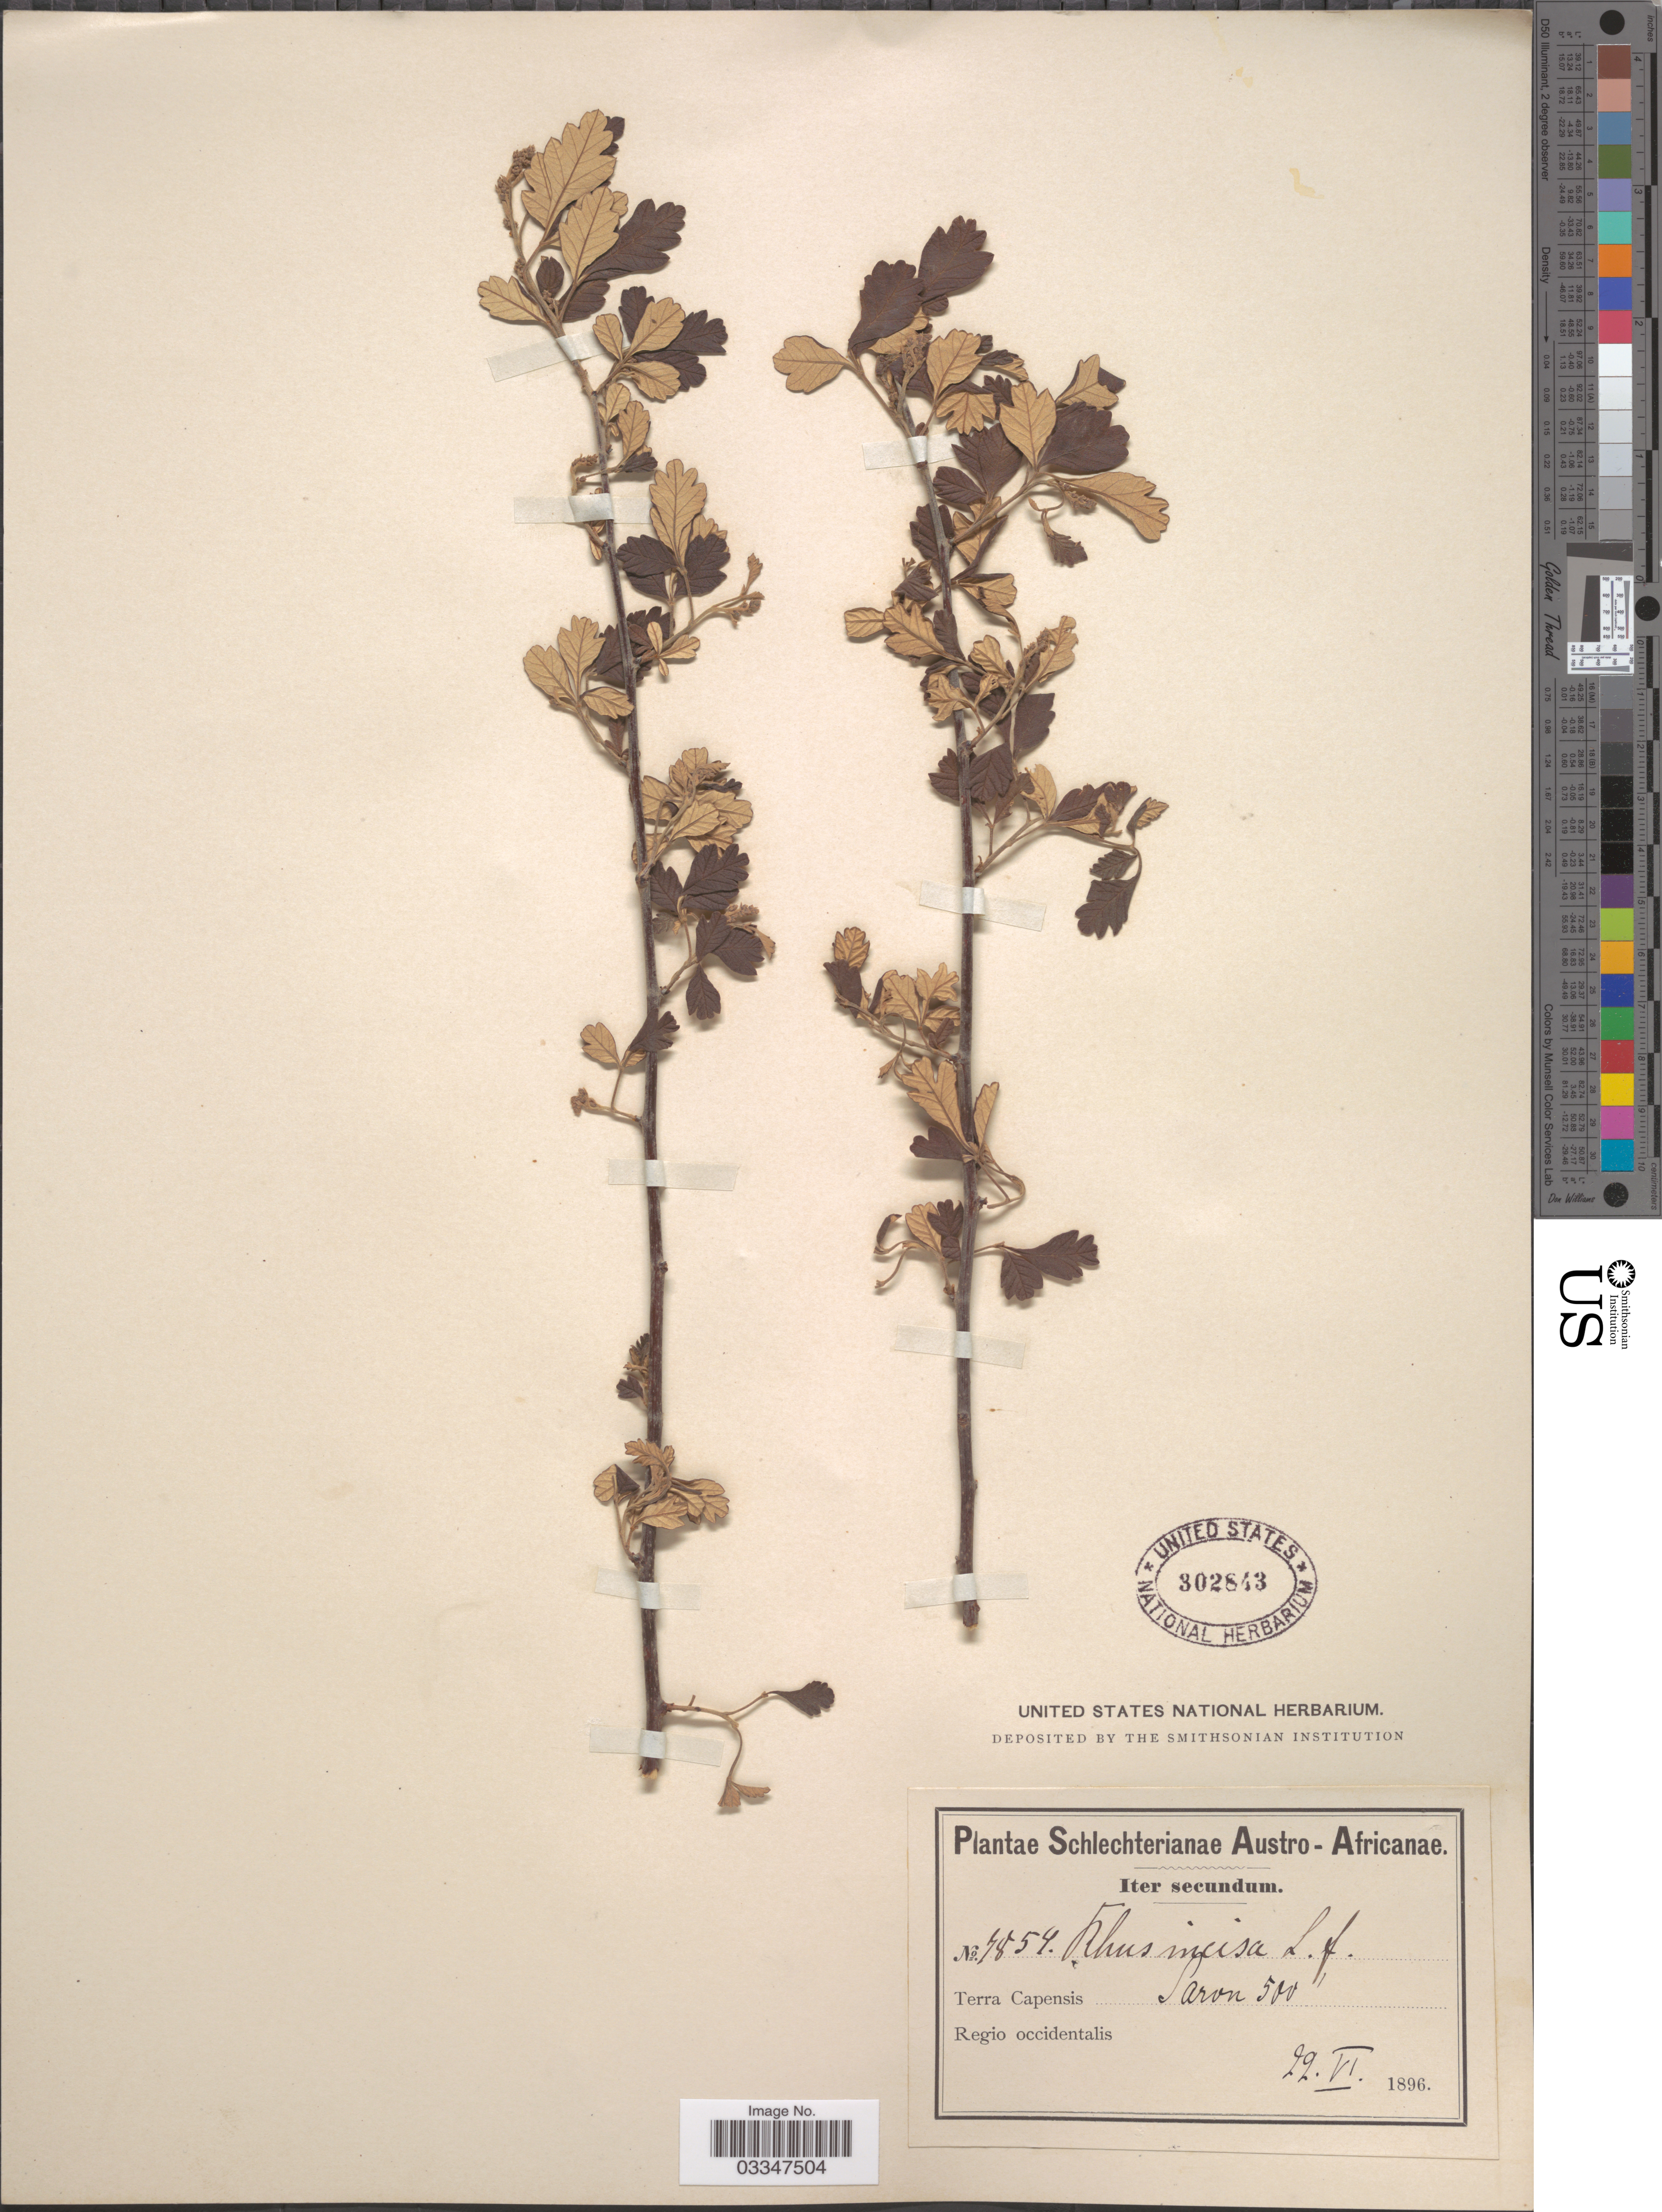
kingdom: Plantae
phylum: Tracheophyta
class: Magnoliopsida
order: Sapindales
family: Anacardiaceae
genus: Rhus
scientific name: Rhus incisa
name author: L. f.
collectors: Schlechter, --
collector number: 7854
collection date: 1896-06-22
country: South Africa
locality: Austro-Africanae. Terra Capensis. Regio occidentalis. Saron.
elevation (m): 152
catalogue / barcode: US 302843